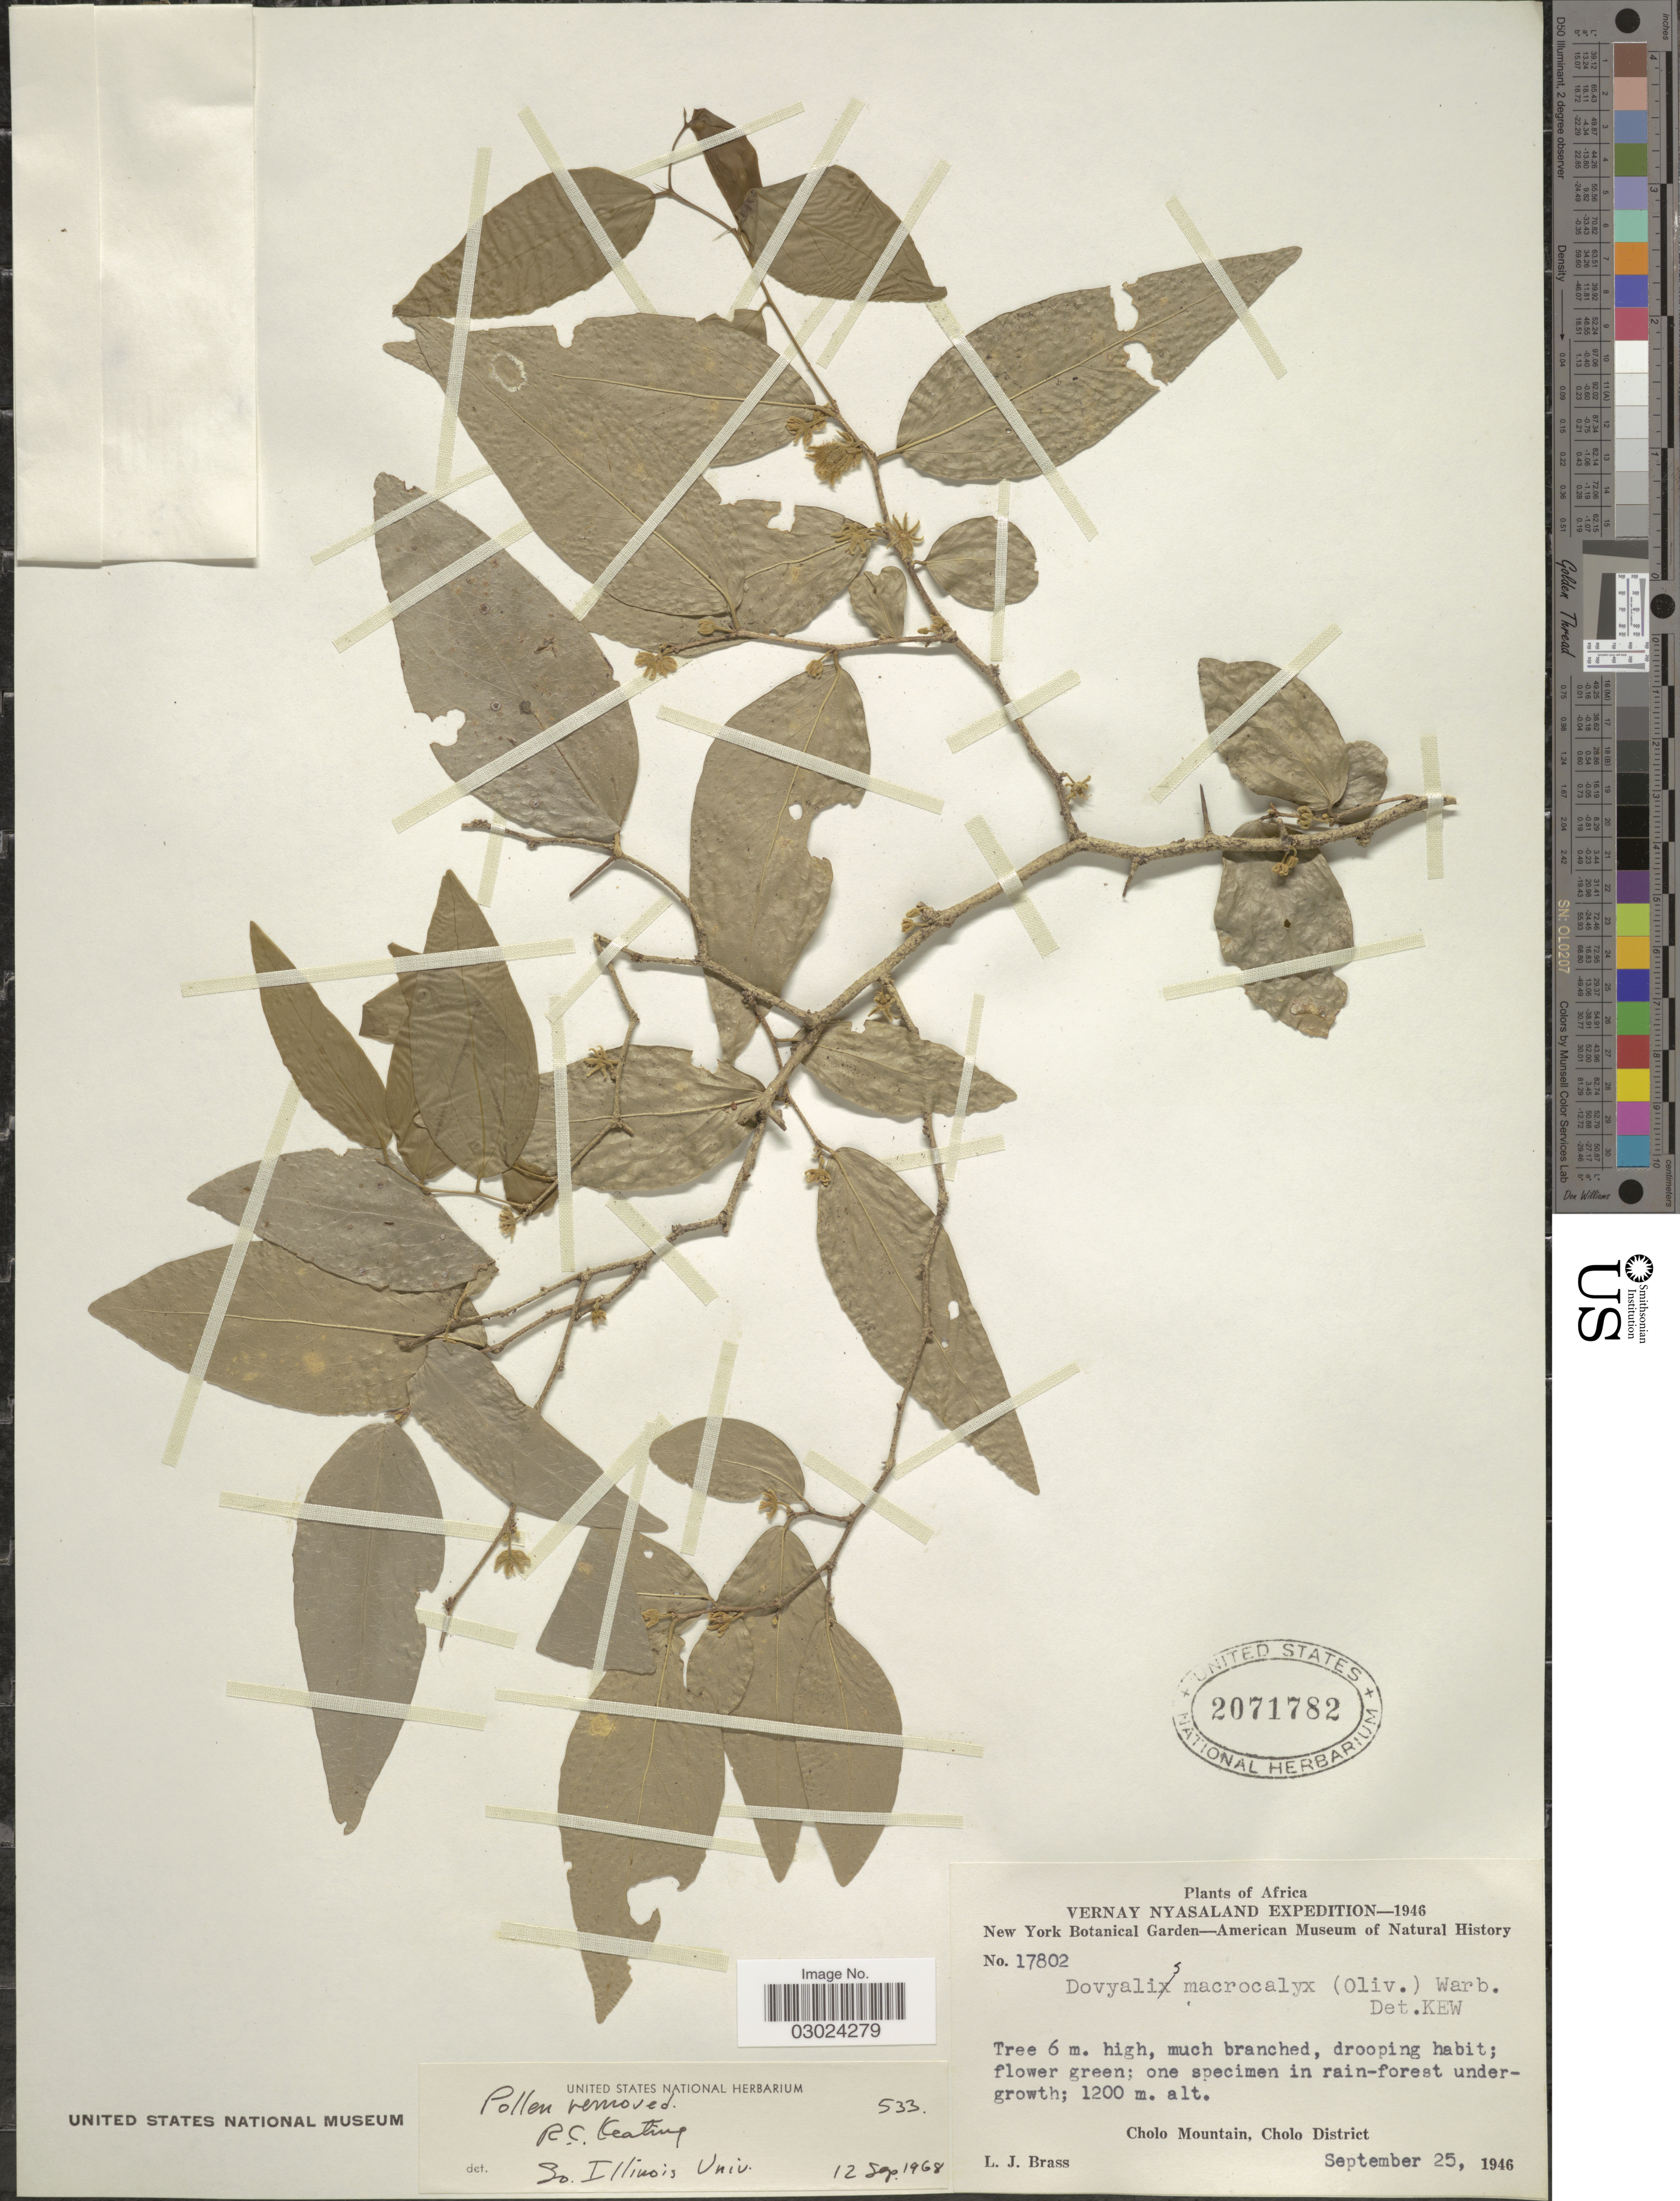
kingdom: Plantae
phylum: Tracheophyta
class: Magnoliopsida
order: Malpighiales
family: Salicaceae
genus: Dovyalis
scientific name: Dovyalis macrocalyx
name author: (Oliv.) Warb.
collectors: L. J. Brass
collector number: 17802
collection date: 1946-09-25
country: Malawi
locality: Vernay Nyasaland. Cholo Mountain, Cholo District.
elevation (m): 1200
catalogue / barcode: US 2071782